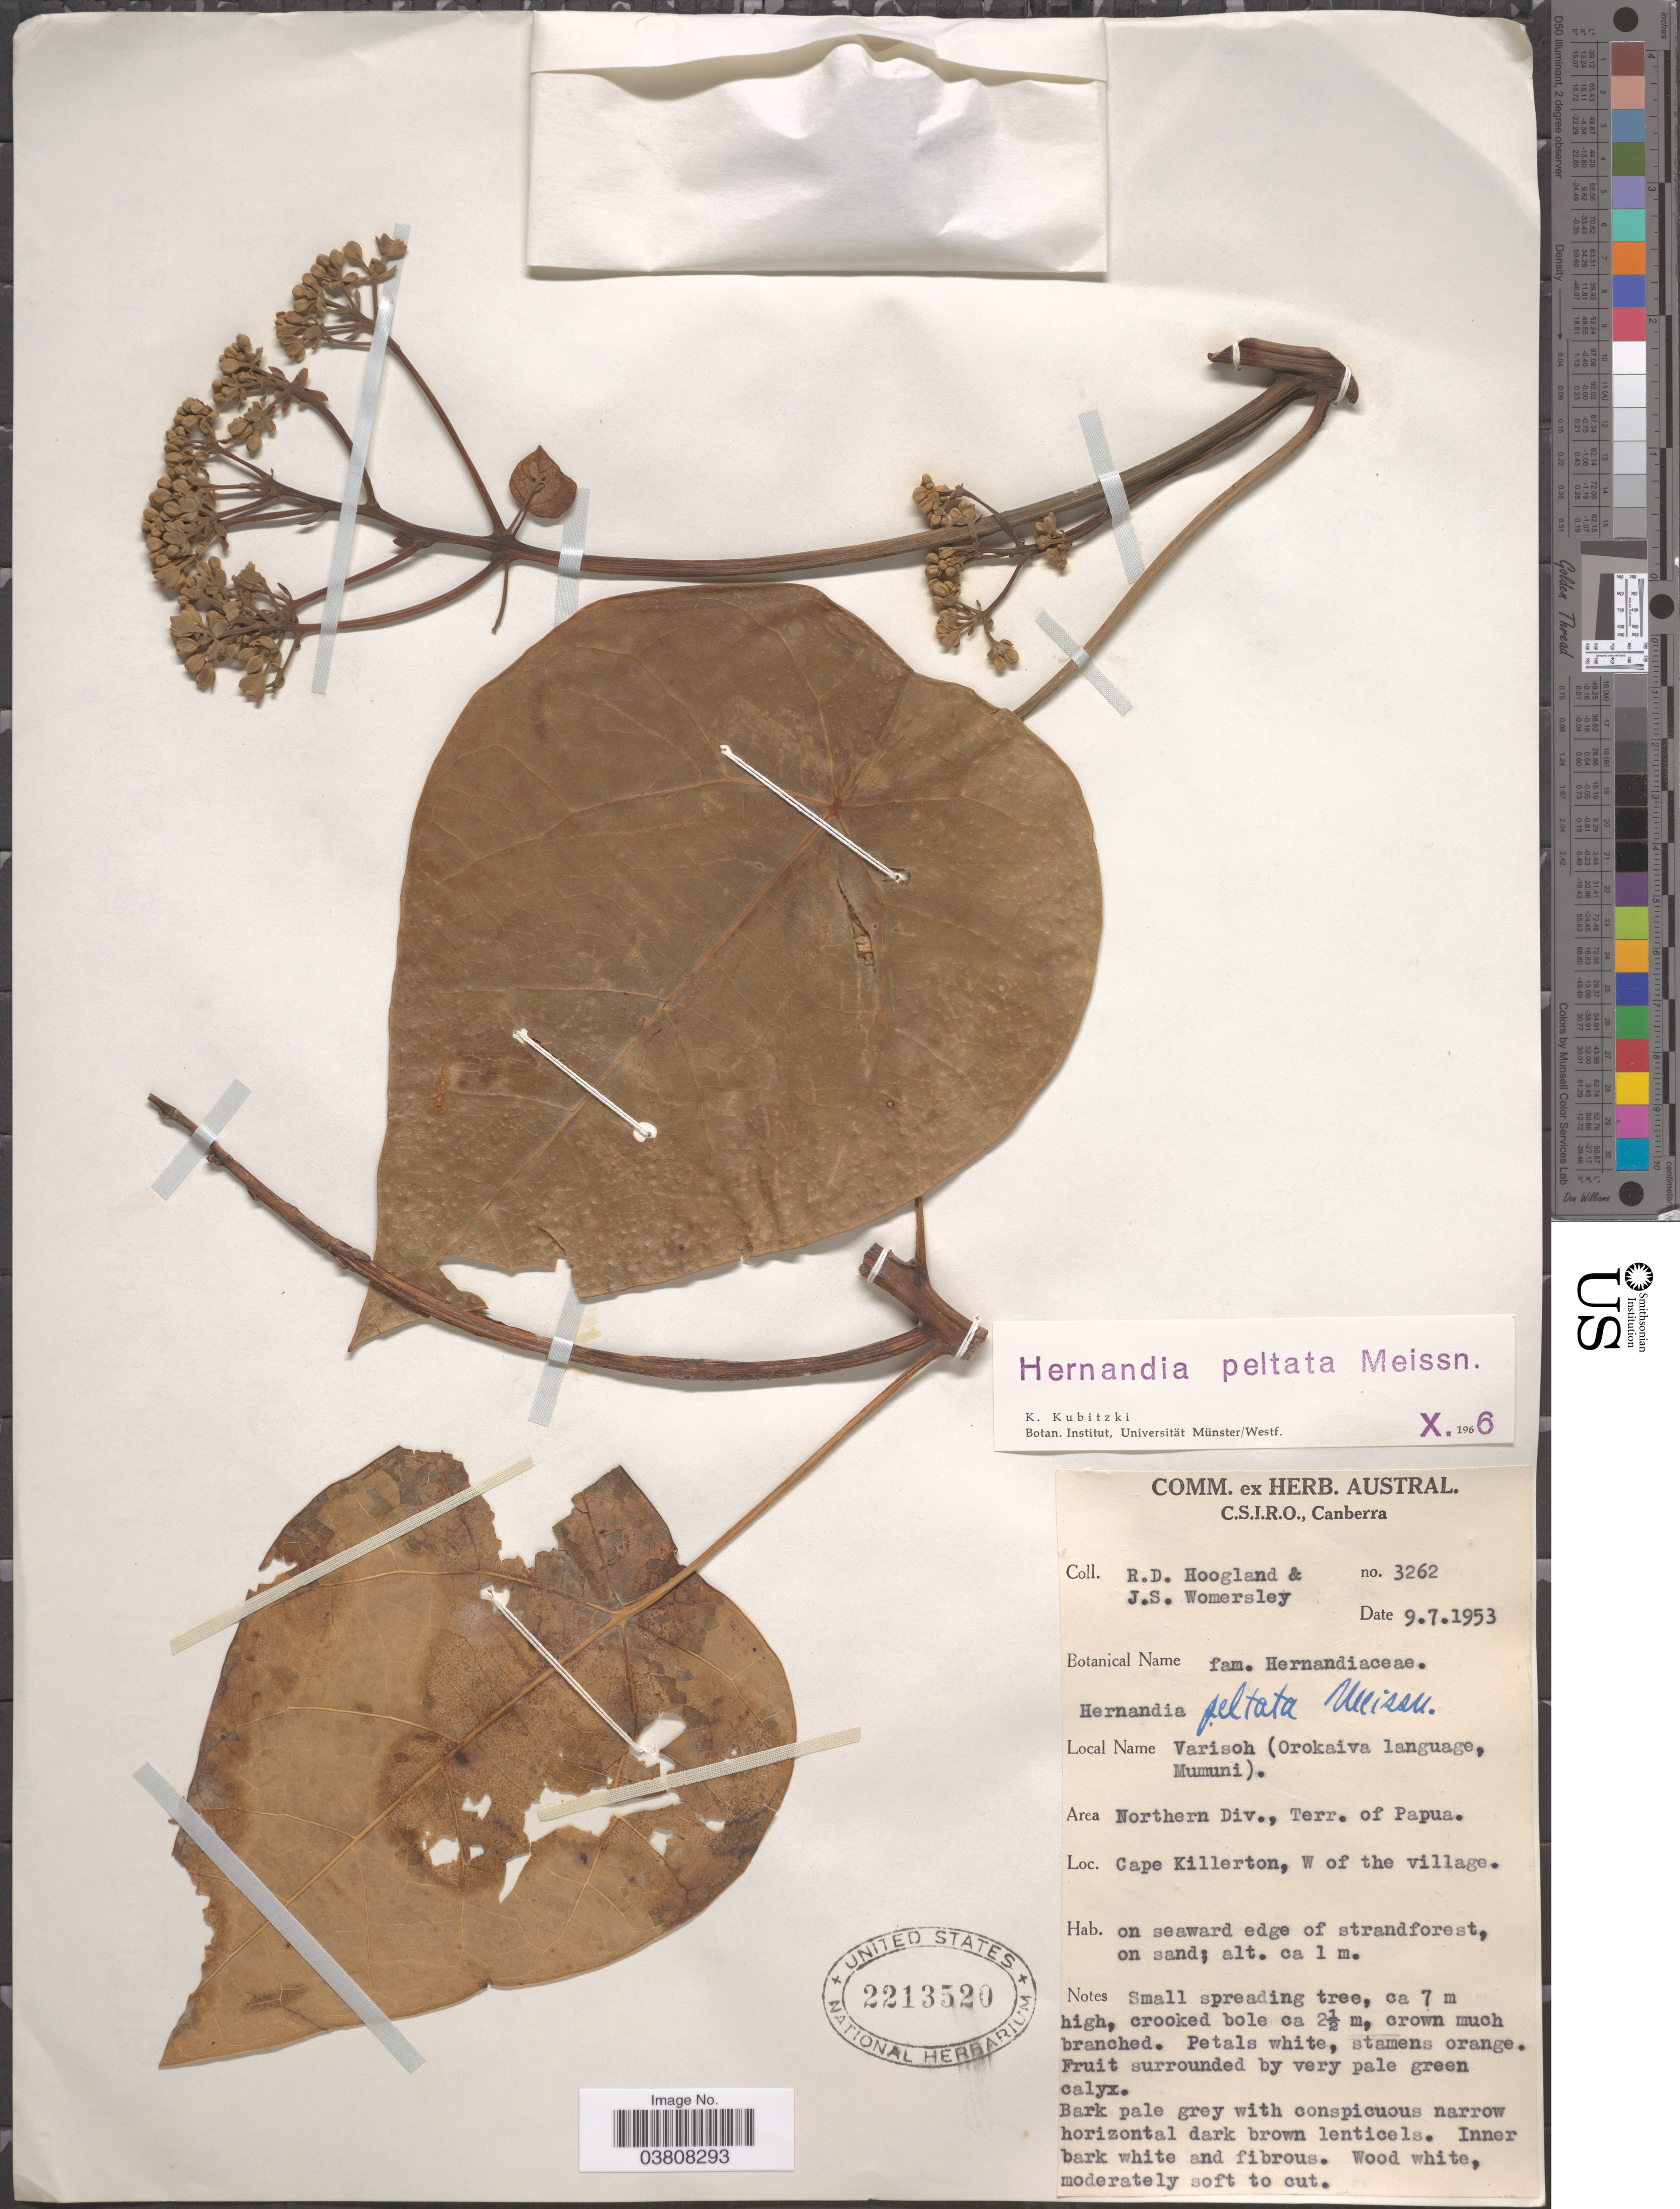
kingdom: Plantae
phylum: Tracheophyta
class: Magnoliopsida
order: Laurales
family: Hernandiaceae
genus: Hernandia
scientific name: Hernandia nymphaeifolia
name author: (C. Presl) Kubitzki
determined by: Strong, Mark T., (BOT), Smithsonian Institution - National Museum of Natural History (UNITED STATES)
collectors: R. D. Hoogland & J. S. Womersley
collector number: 3262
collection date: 1953-07-09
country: Papua New Guinea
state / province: Northern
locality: Area Northern Div., Terr. of Papua. Cape Killerton, W of the village.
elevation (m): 1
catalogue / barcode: US 2213520